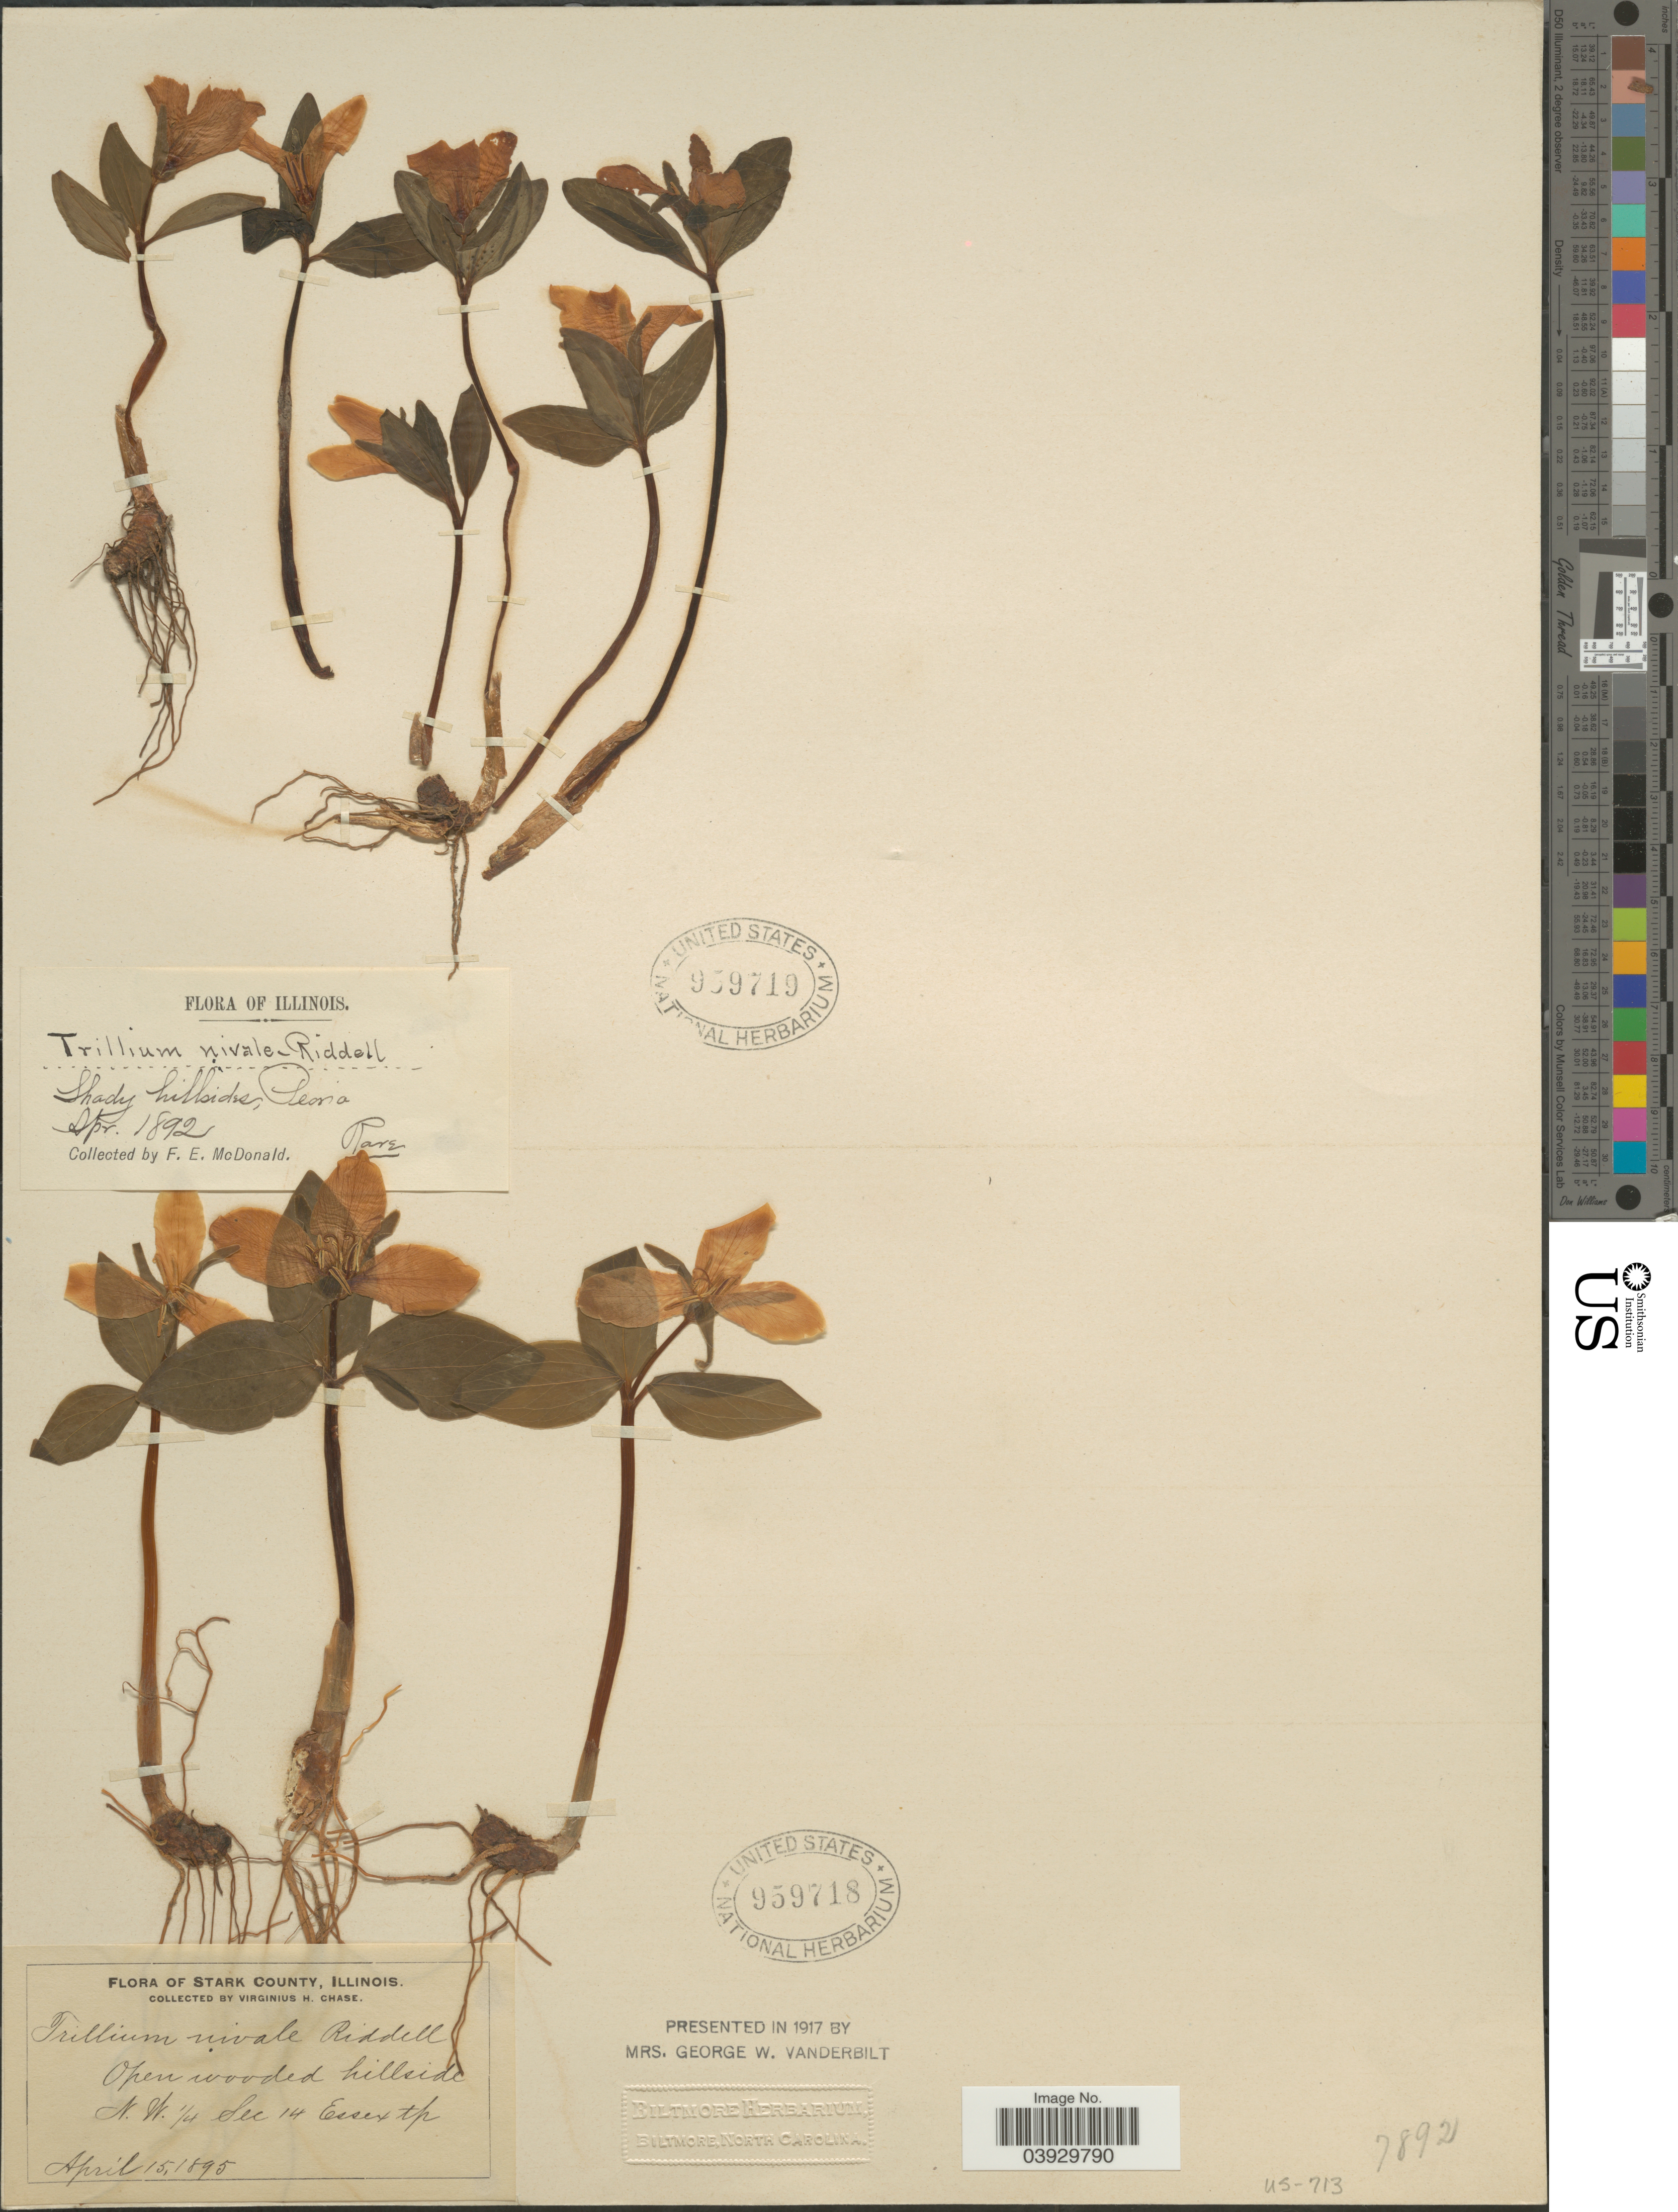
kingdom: Plantae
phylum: Tracheophyta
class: Liliopsida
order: Liliales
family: Melanthiaceae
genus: Trillium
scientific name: Trillium nivale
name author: Riddell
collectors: V. H. Chase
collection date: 1895-04-15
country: United States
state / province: Illinois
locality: Stark County. N.W. ¼ Sec 14 Essex tp.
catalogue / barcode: US 959718-2